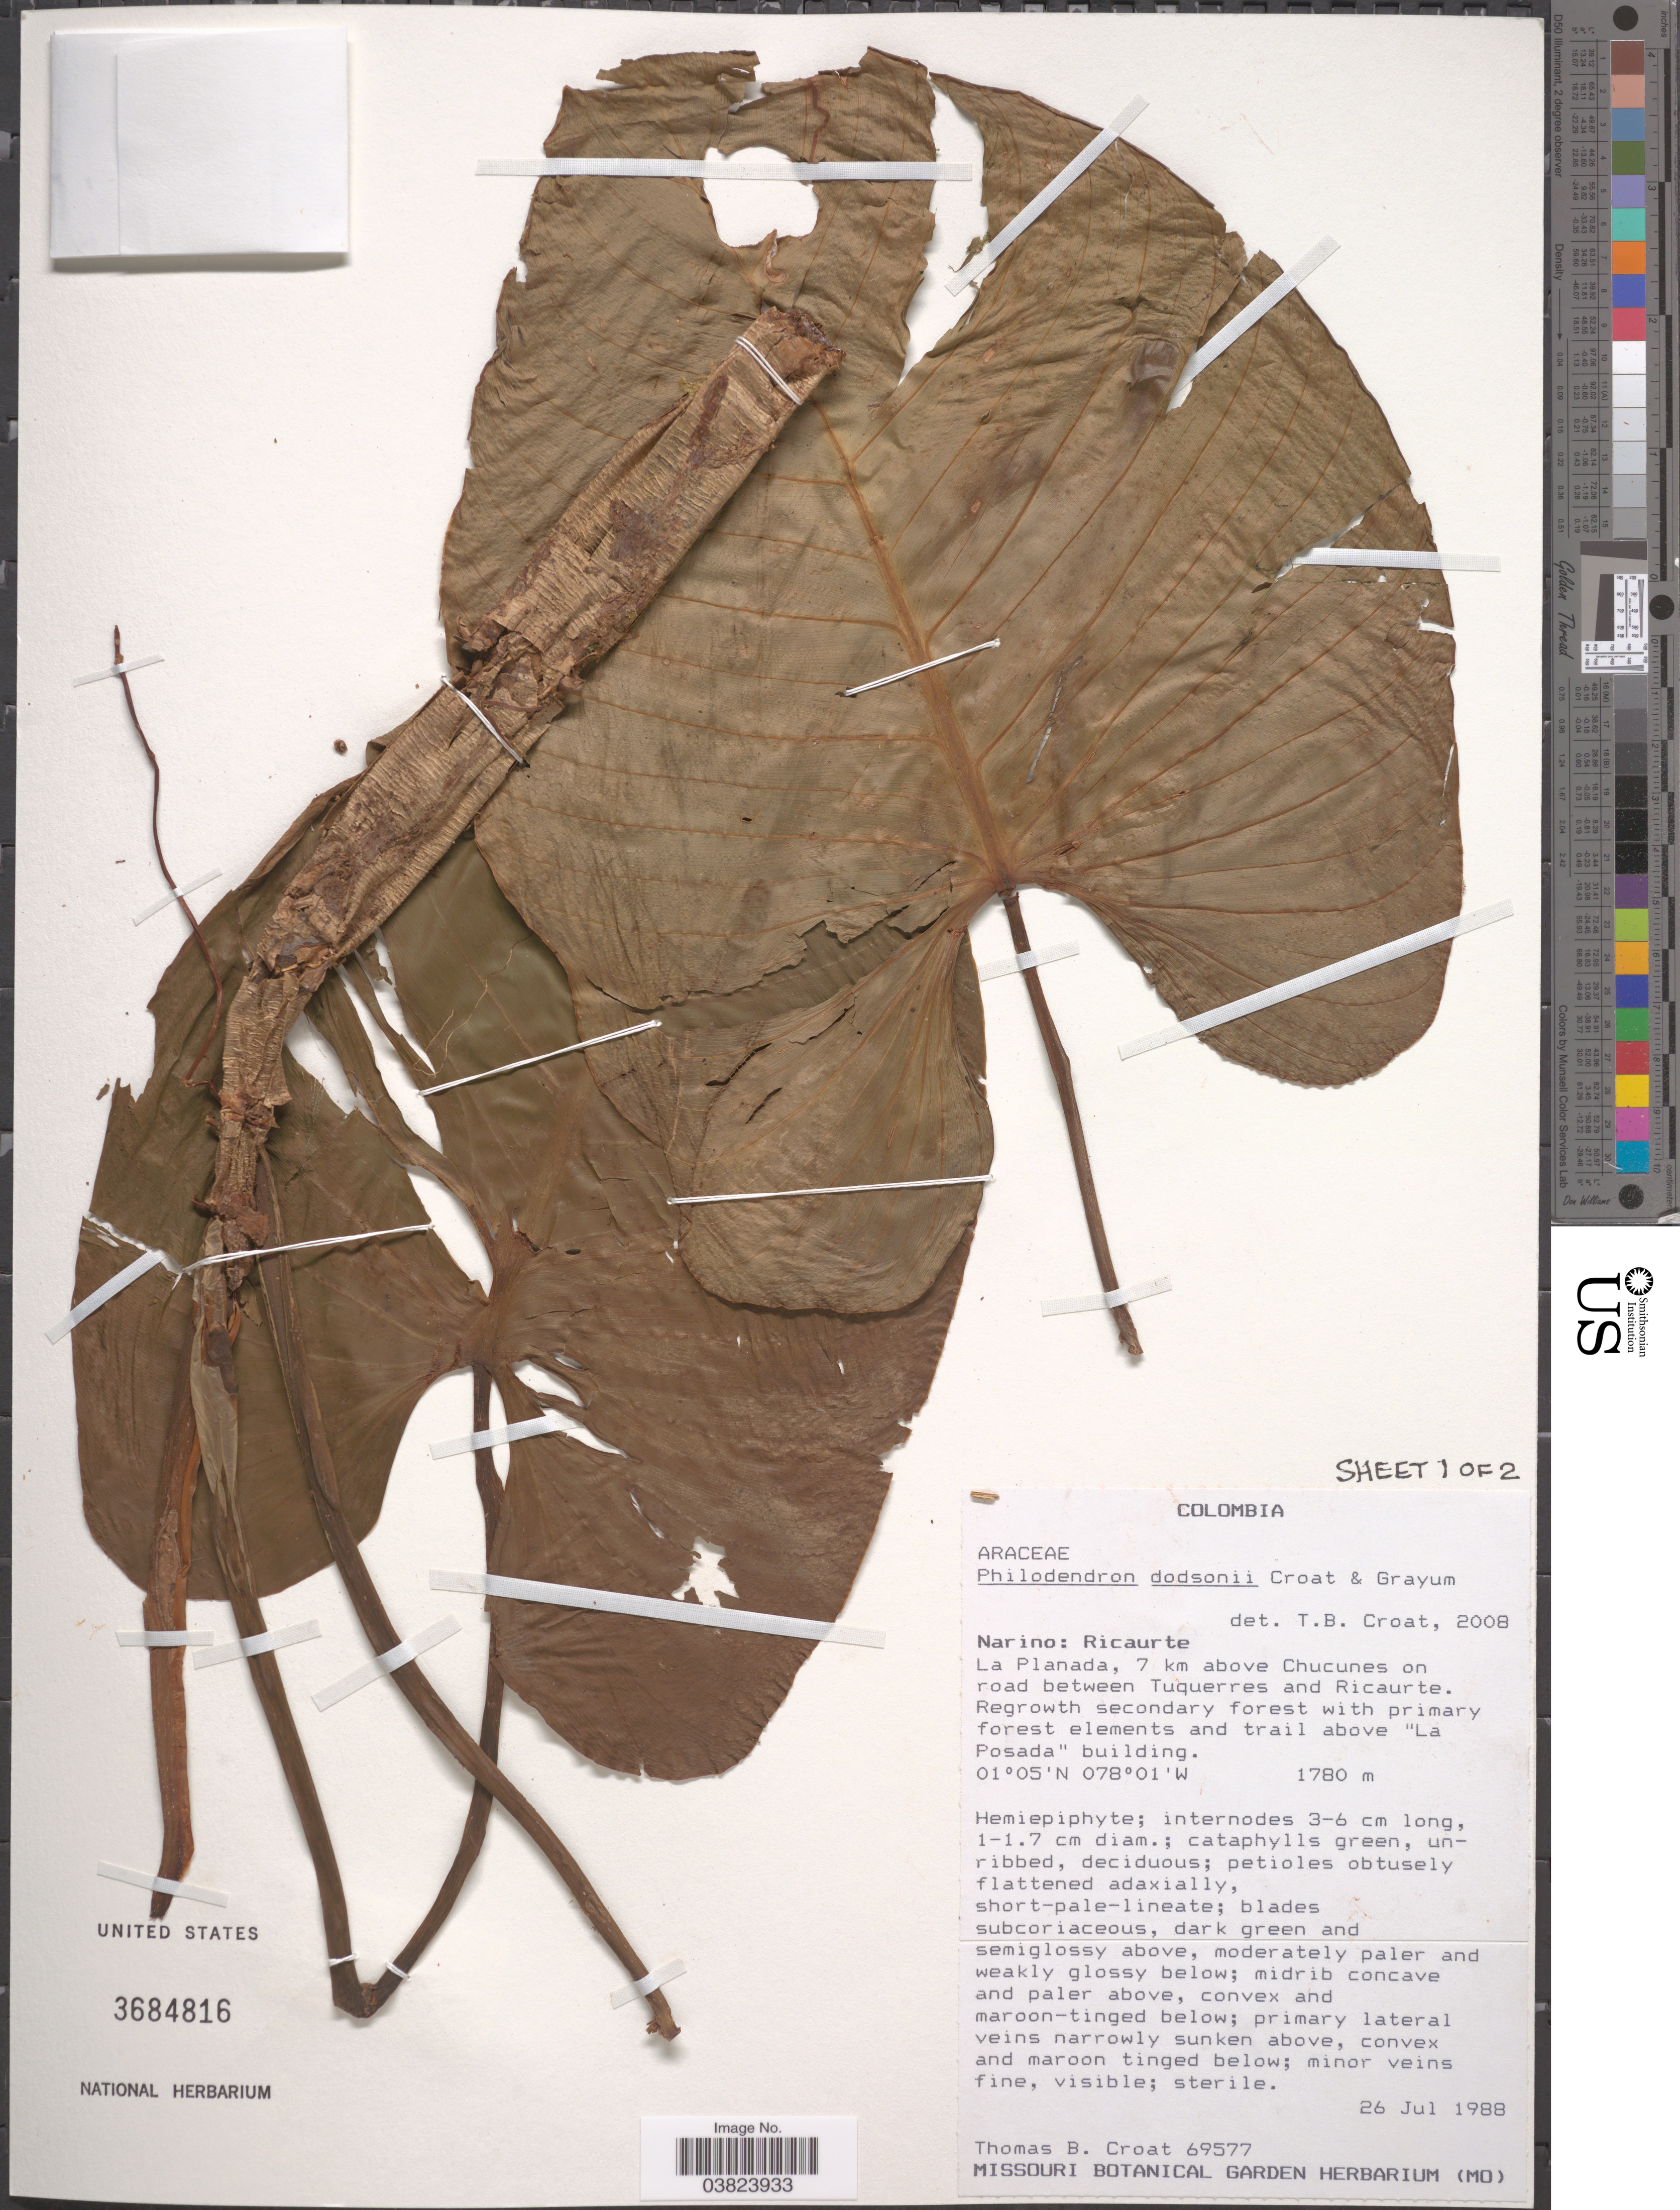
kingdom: Plantae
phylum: Tracheophyta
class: Liliopsida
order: Alismatales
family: Araceae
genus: Philodendron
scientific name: Philodendron dodsonii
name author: Croat & Grayum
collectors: T. B. Croat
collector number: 69577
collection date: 1988-07-26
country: Colombia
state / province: Nariño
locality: Ricaurte. La Planada, 7 km above Chucunes on road between Tuquerres and Ricaurte.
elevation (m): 1780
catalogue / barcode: US 3684816